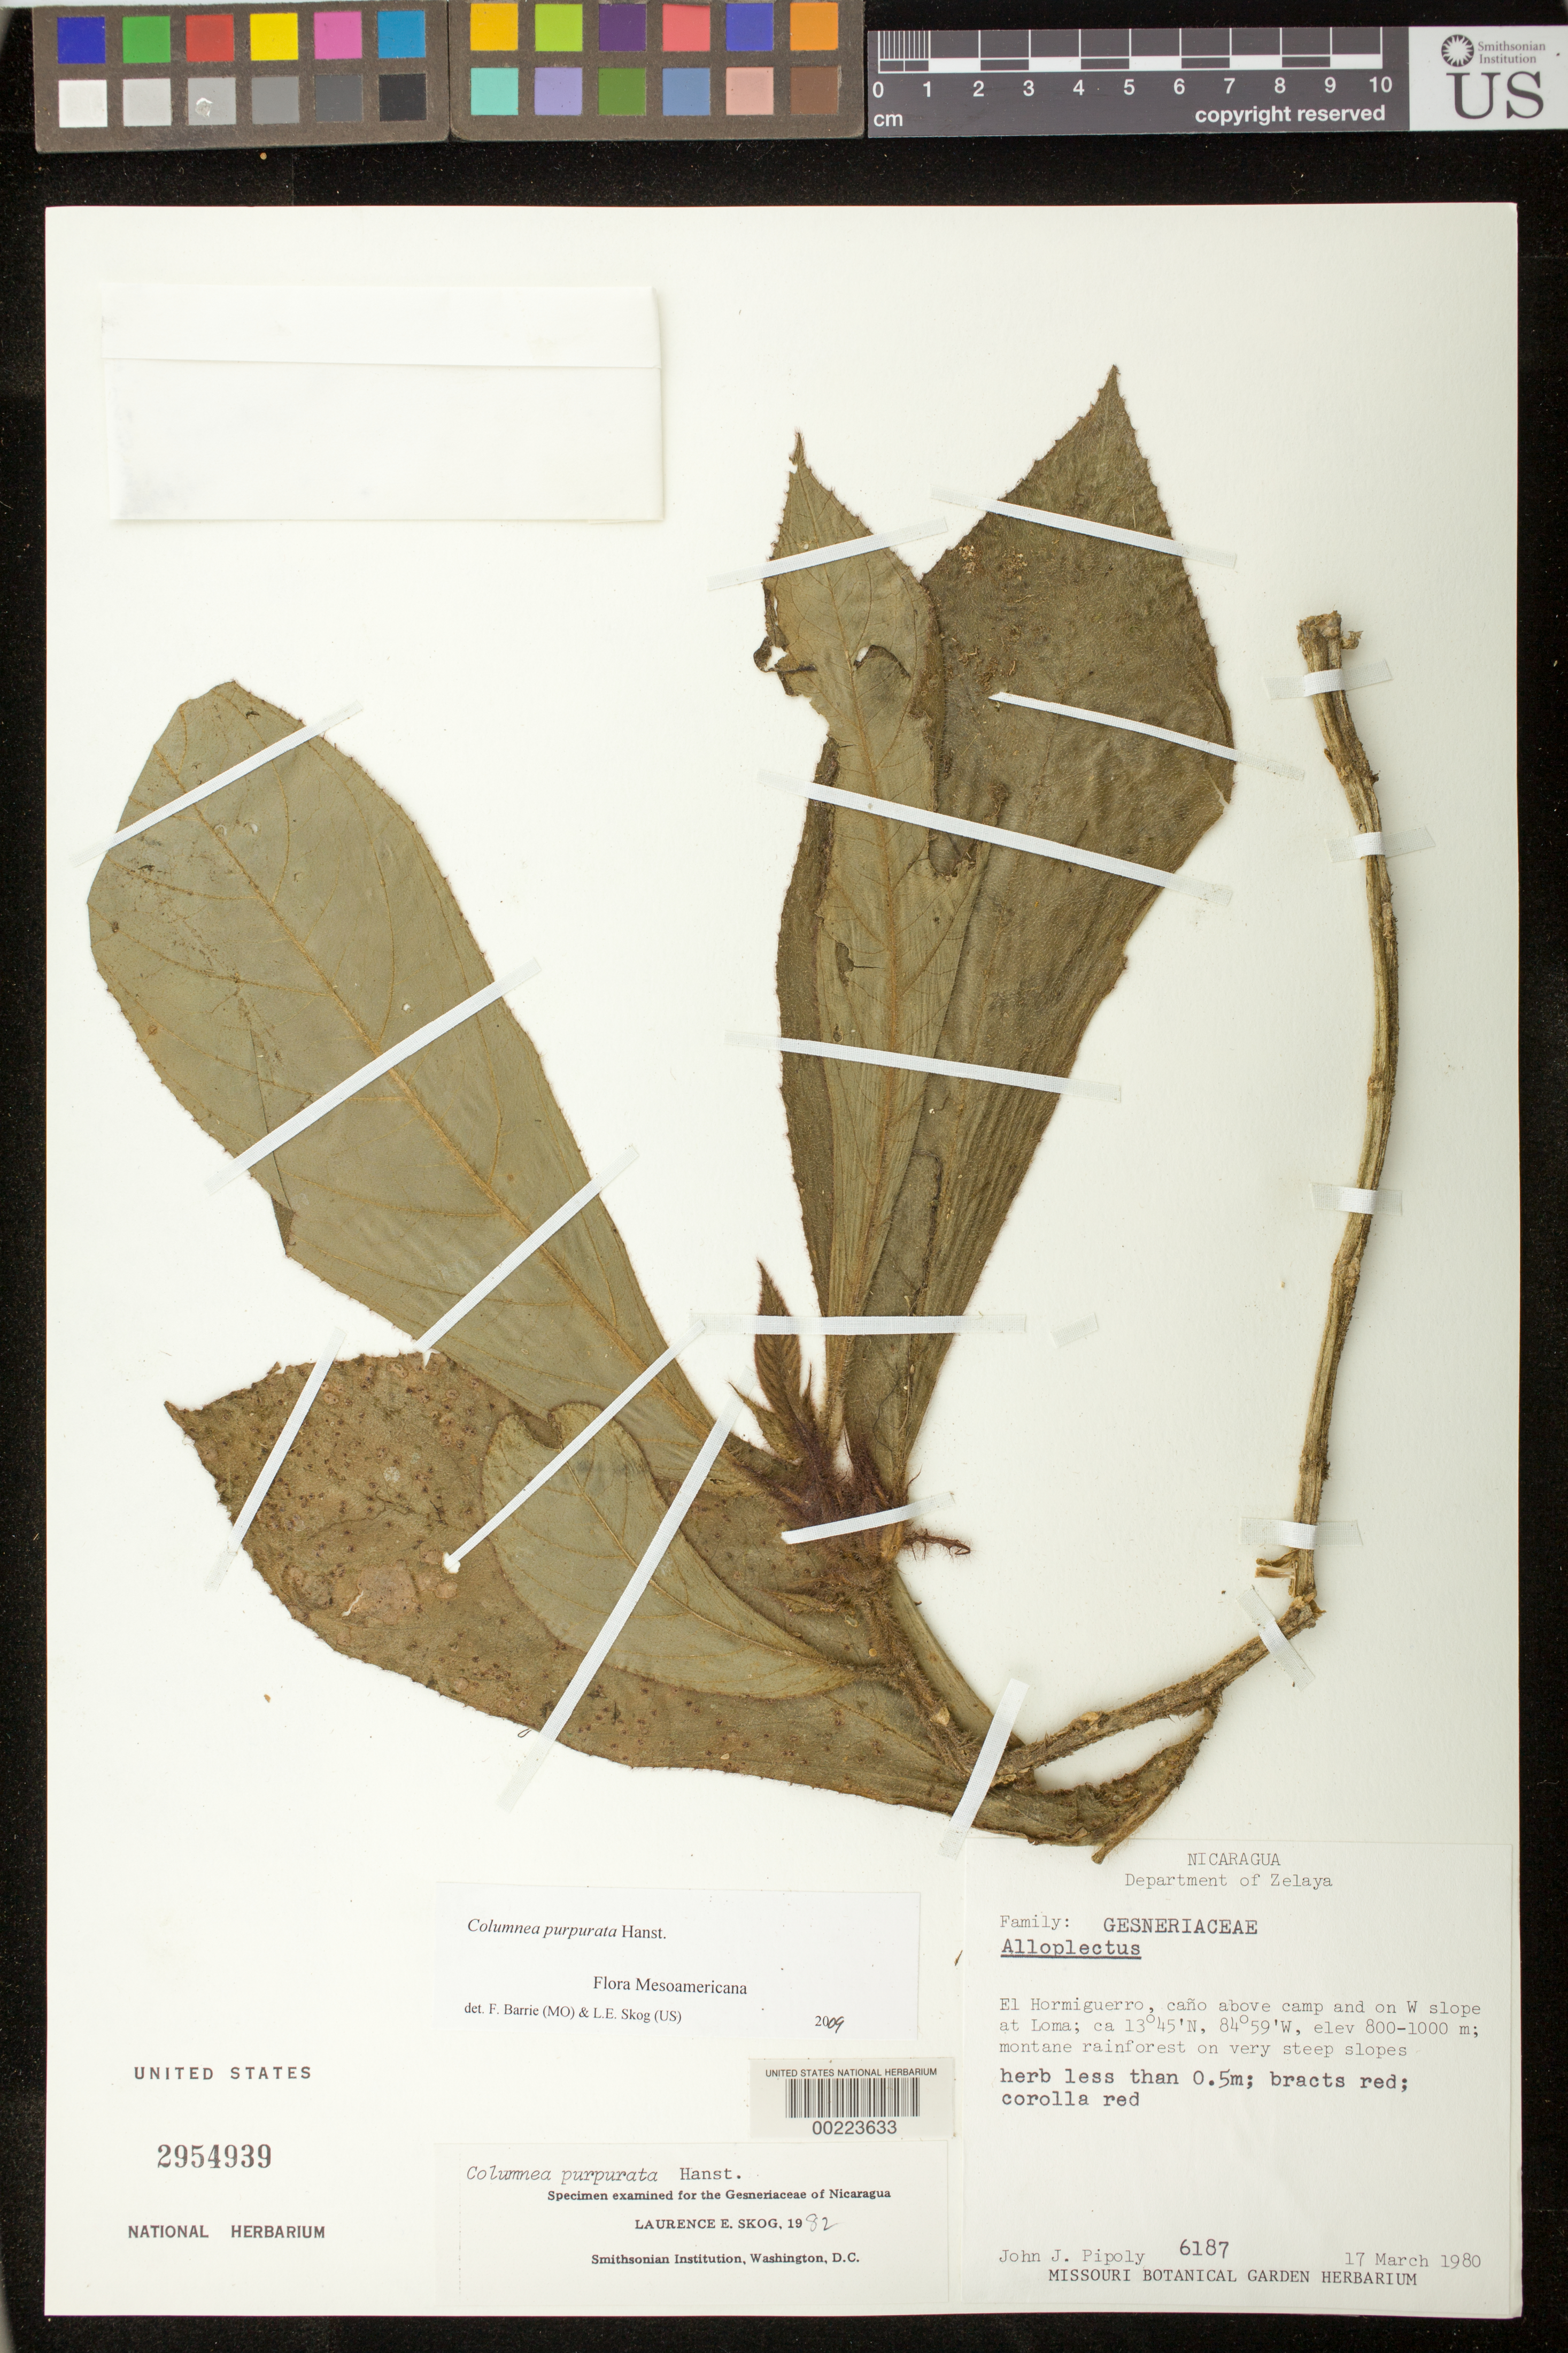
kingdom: Plantae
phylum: Tracheophyta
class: Magnoliopsida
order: Lamiales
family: Gesneriaceae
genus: Columnea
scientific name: Columnea purpurata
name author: Hanst.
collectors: J. J. Pipoly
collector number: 6187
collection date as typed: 17 Mar 1980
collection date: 1980-03-17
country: Nicaragua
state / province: Atlántico Norte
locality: El Hormiguerro, Cano above camp and on W slope at Loma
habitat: Montane rainforest on very steep slopes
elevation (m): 800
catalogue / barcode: US 2954939